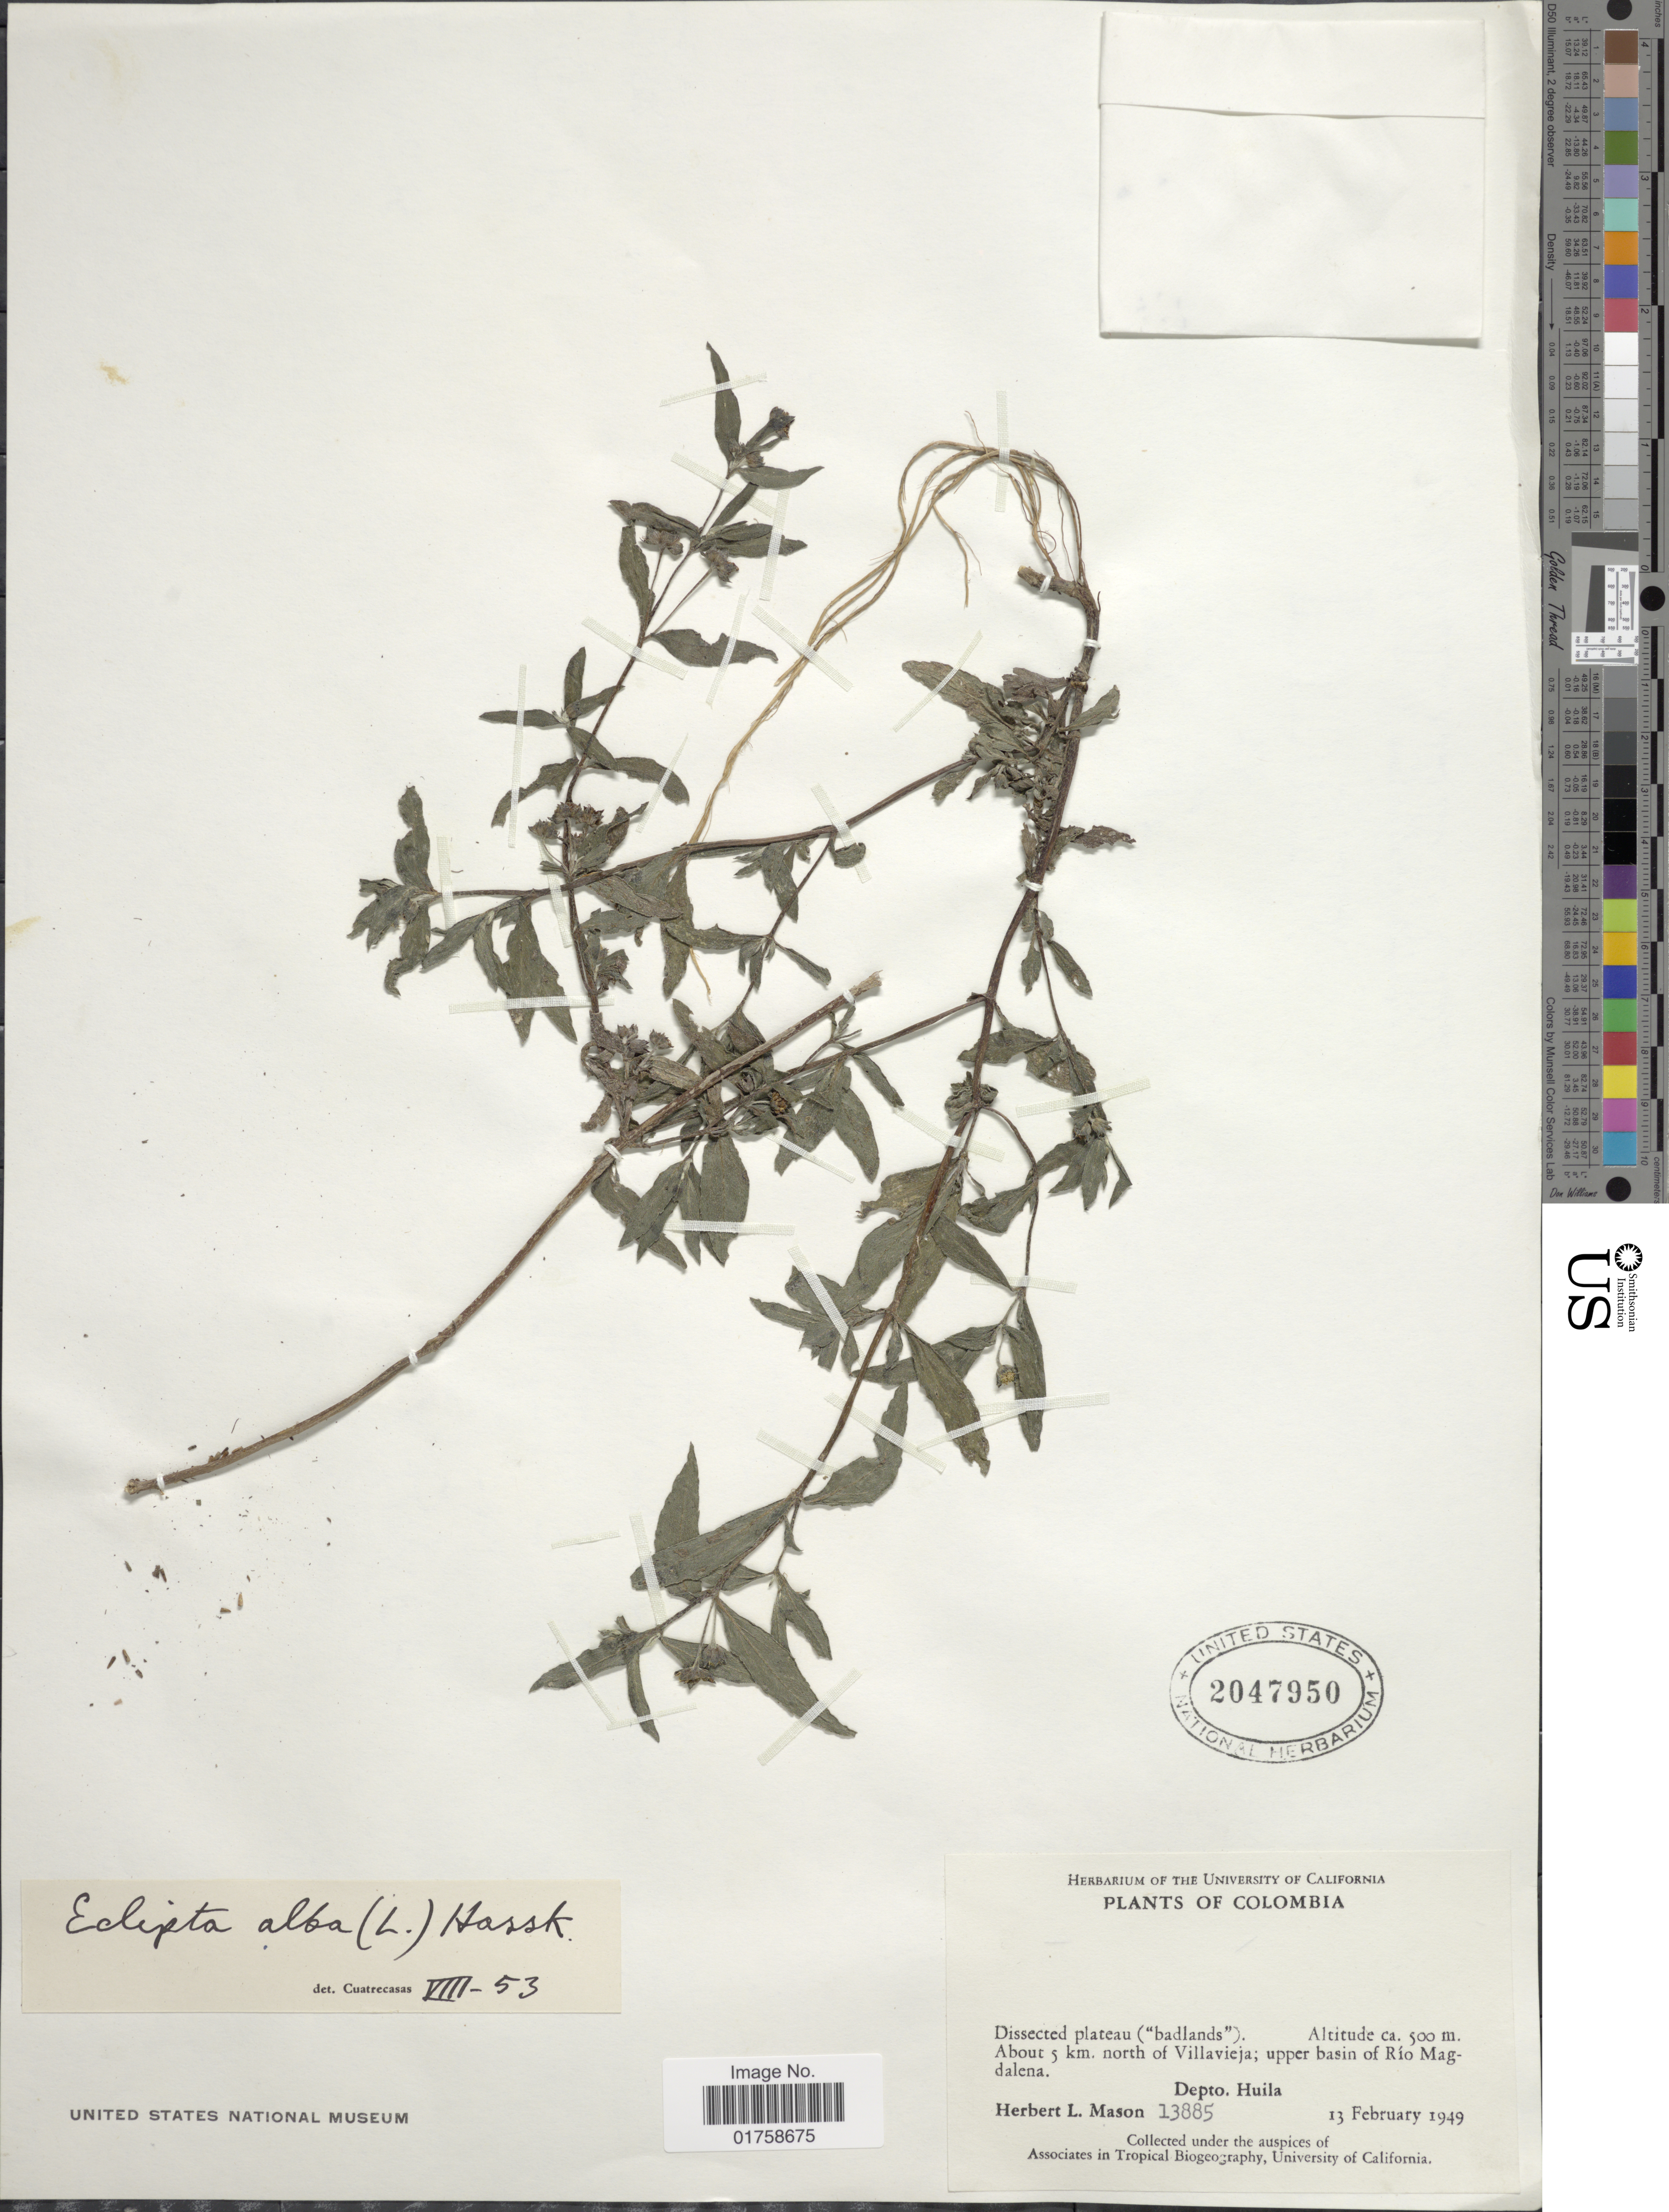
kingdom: Plantae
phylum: Tracheophyta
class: Magnoliopsida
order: Asterales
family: Asteraceae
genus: Eclipta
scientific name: Eclipta alba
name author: (L.) Hassk.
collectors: H. L. Mason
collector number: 13885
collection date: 1949-02-13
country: Colombia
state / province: Huila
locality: Colombia, About 5 km. north of Villavieja; upper basin of Rio Magdalena. Depto. Huila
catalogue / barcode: US 2047950